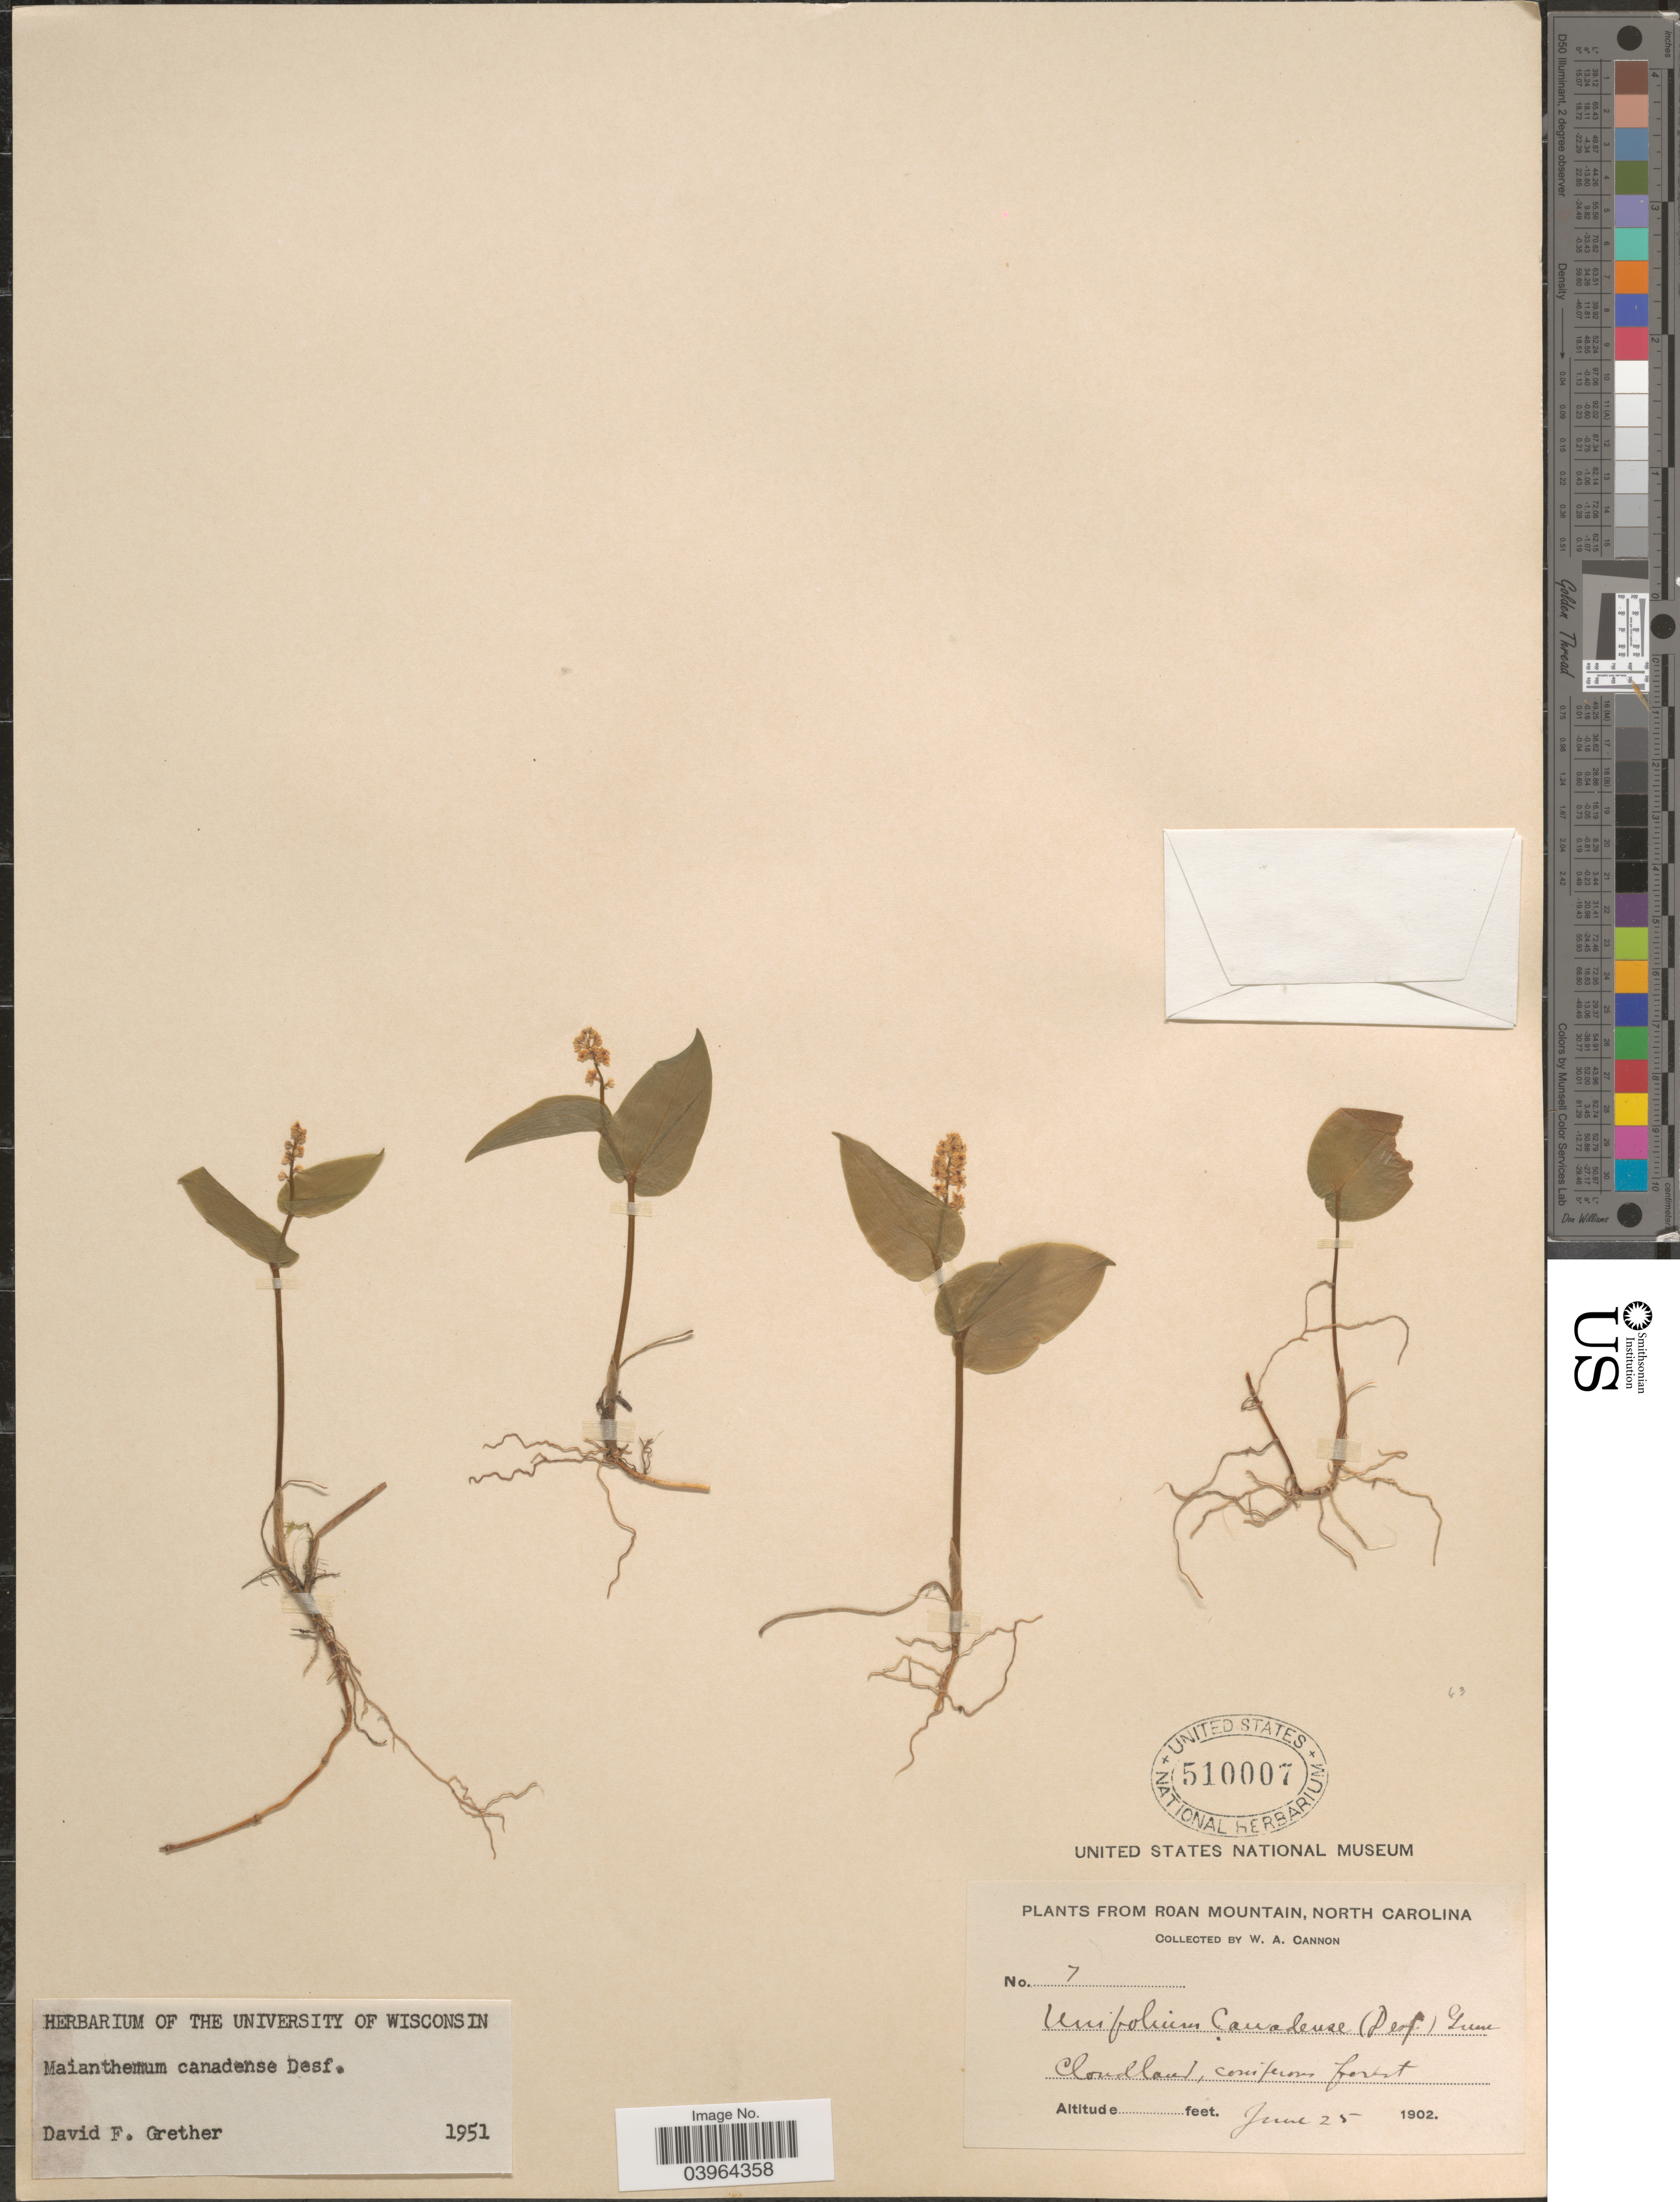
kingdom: Plantae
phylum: Tracheophyta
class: Liliopsida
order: Asparagales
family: Asparagaceae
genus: Maianthemum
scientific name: Maianthemum canadense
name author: Desf.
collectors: W. Cannon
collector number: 7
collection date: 1902-06-25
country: United States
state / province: North Carolina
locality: Roan Mountain. Cloudland, coniferous forest.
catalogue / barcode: US 510007